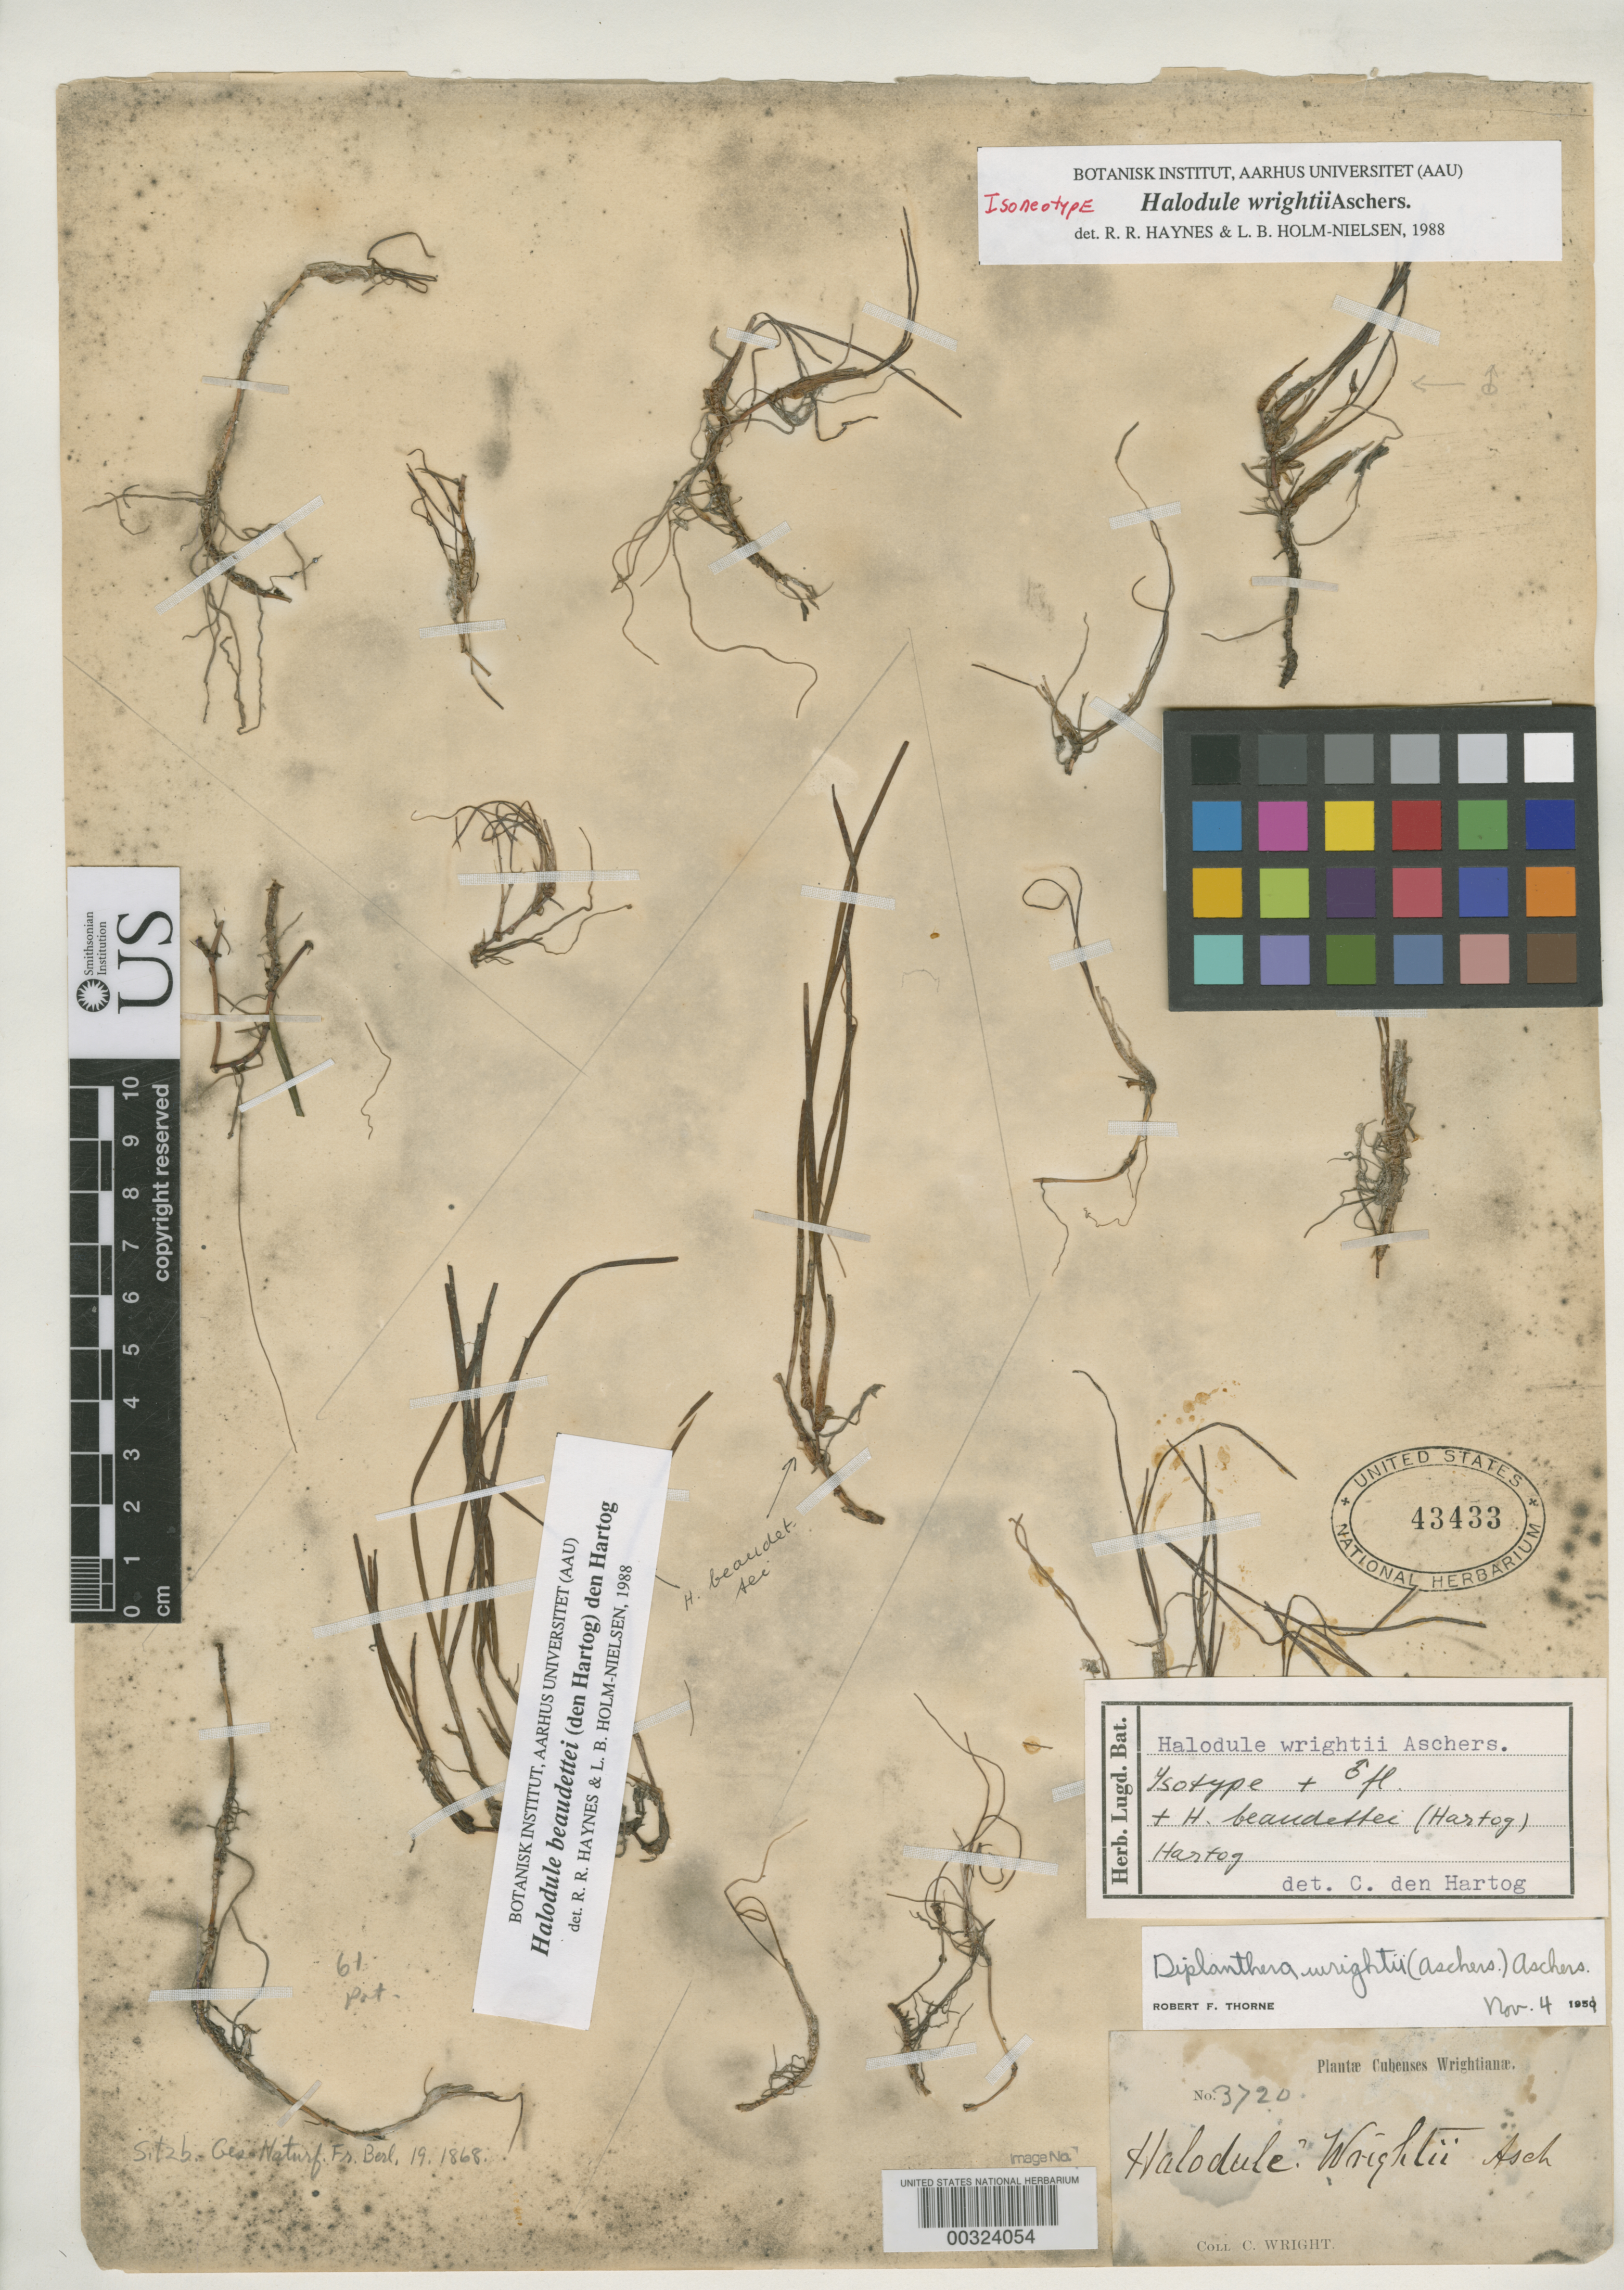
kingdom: Plantae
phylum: Tracheophyta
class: Liliopsida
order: Alismatales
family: Cymodoceaceae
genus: Halodule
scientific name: Halodule wrightii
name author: Asch.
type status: Isotype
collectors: C. Wright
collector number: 3720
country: Cuba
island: Greater Antilles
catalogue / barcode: US 43433